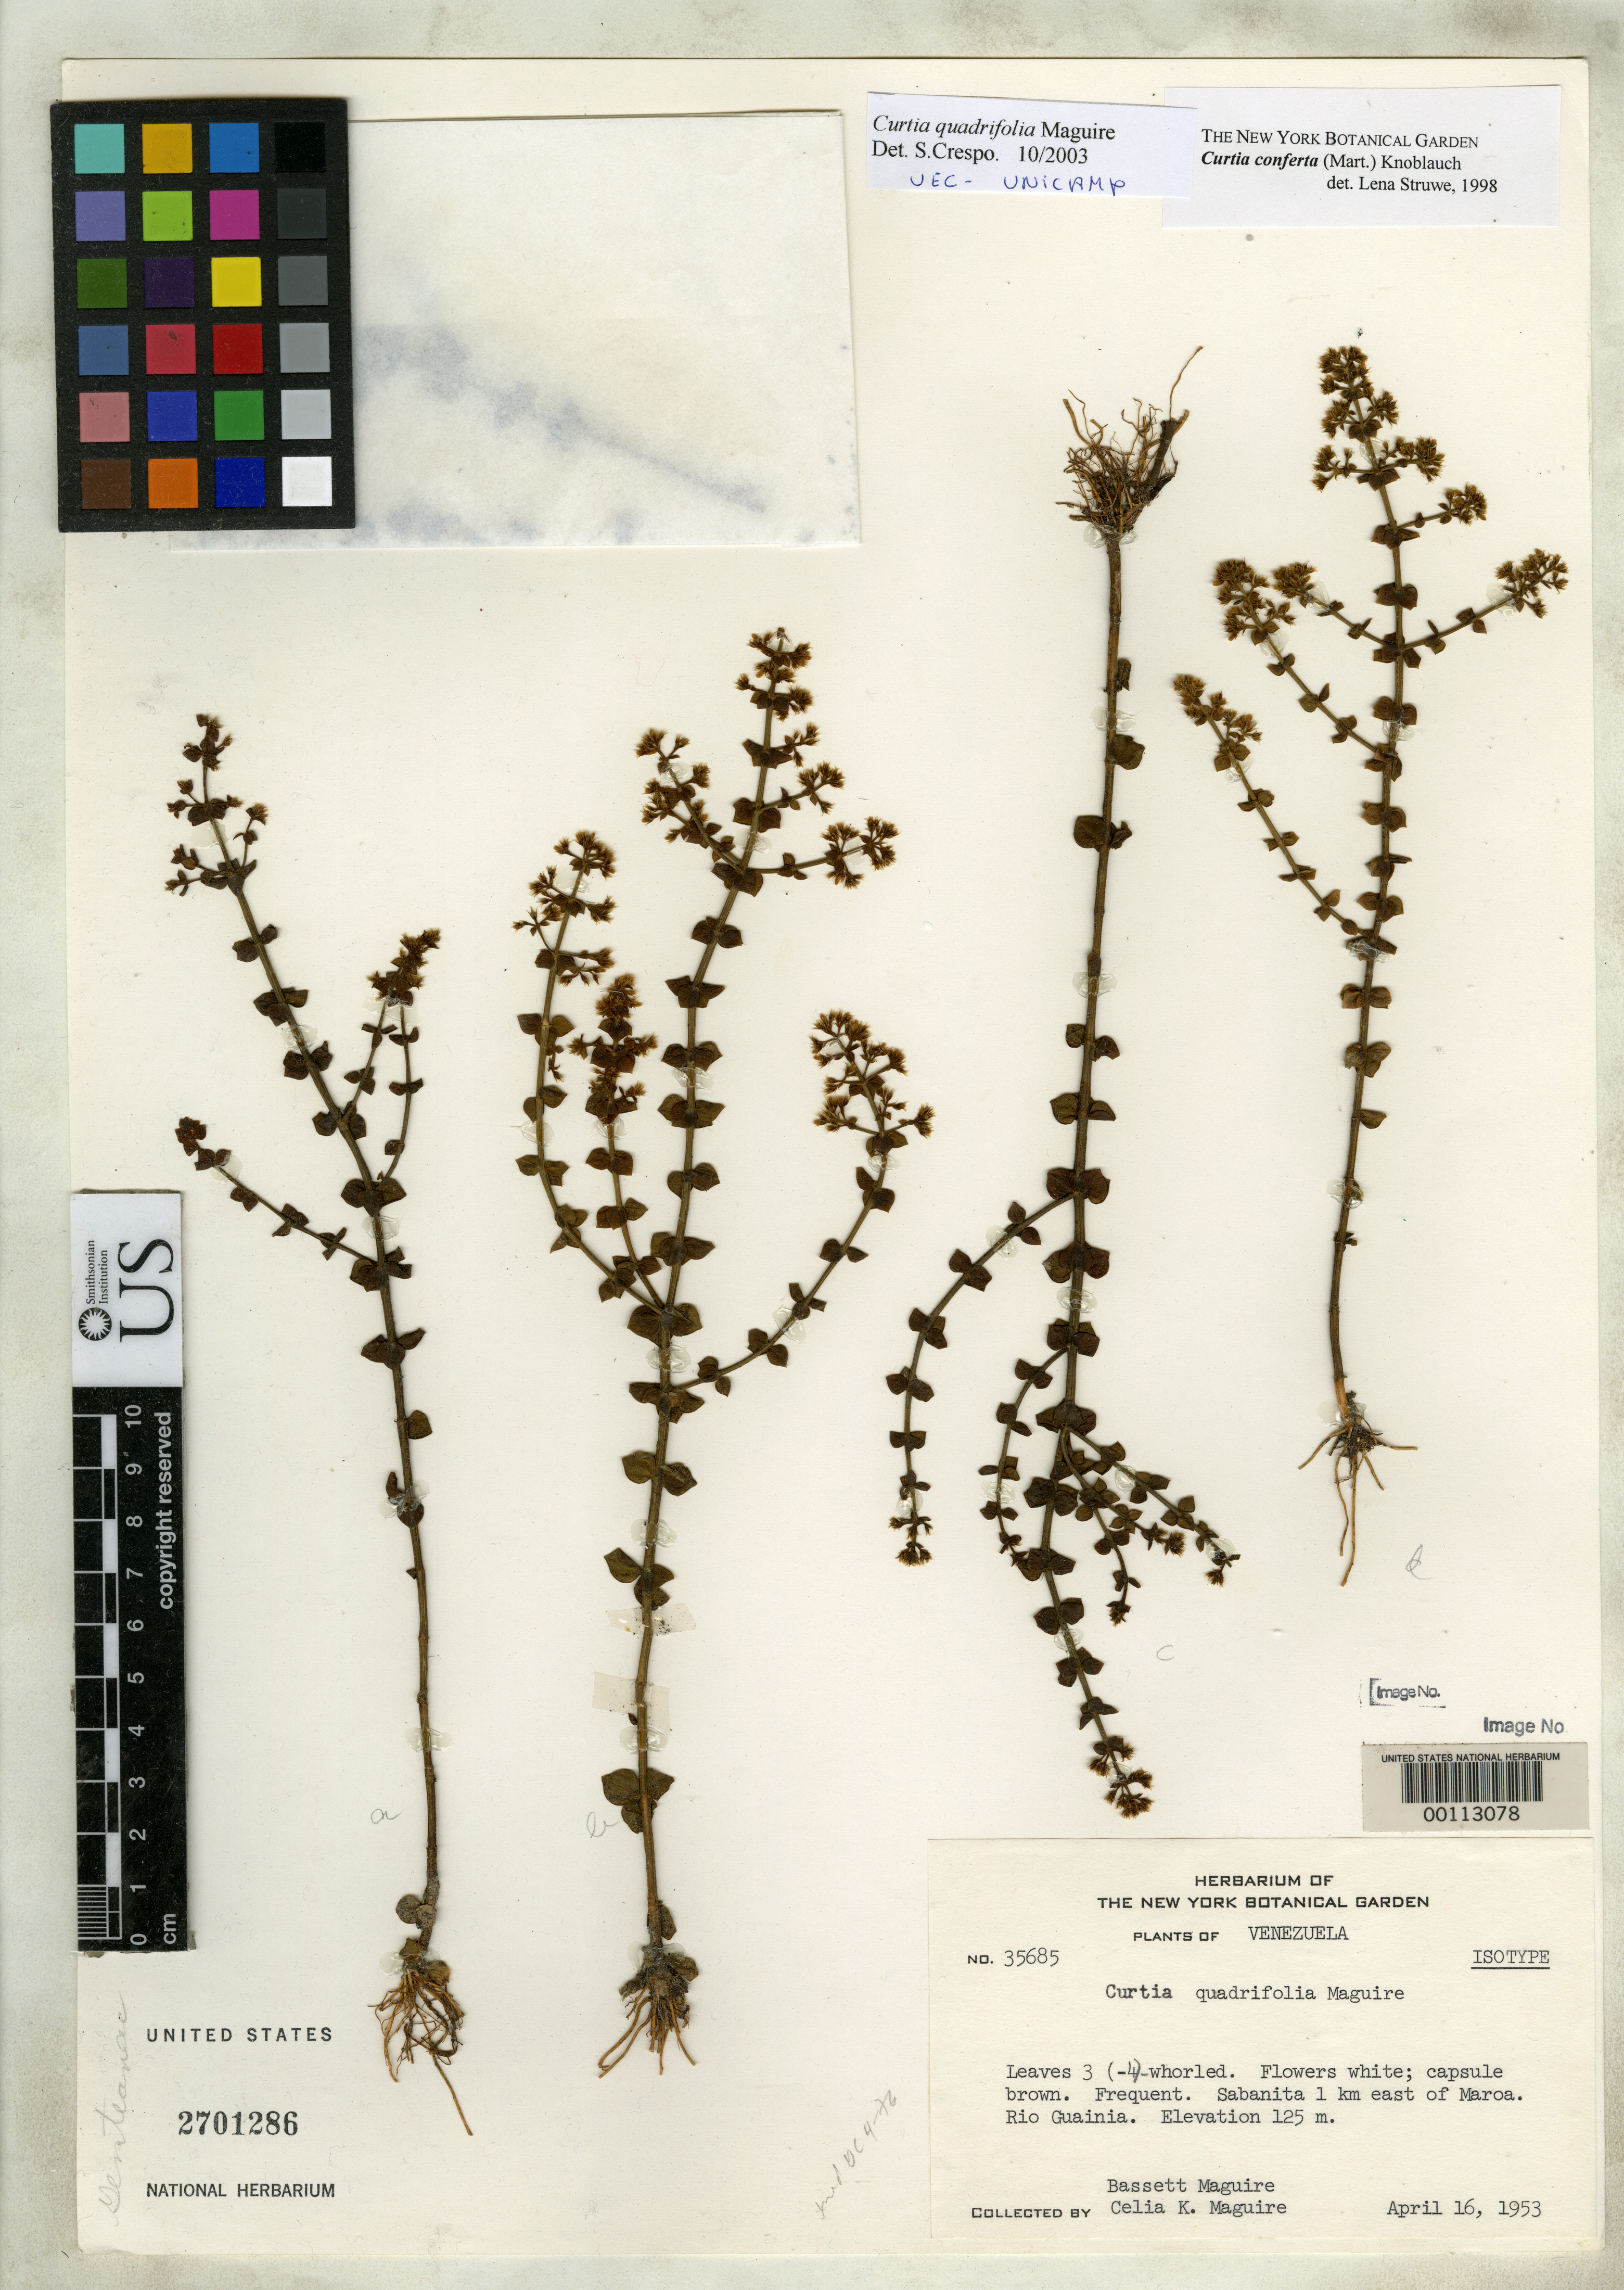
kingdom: Plantae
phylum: Tracheophyta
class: Magnoliopsida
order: Gentianales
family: Gentianaceae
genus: Curtia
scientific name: Curtia quadrifolia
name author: Maguire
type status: Isotype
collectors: B. Maguire & C. K. Maguire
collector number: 35685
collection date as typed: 16 Apr 1953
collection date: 1953-04-16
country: Venezuela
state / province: Amazonas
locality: Rio Guainia; 1 km. E of Maroa.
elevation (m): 125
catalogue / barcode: US 2701286